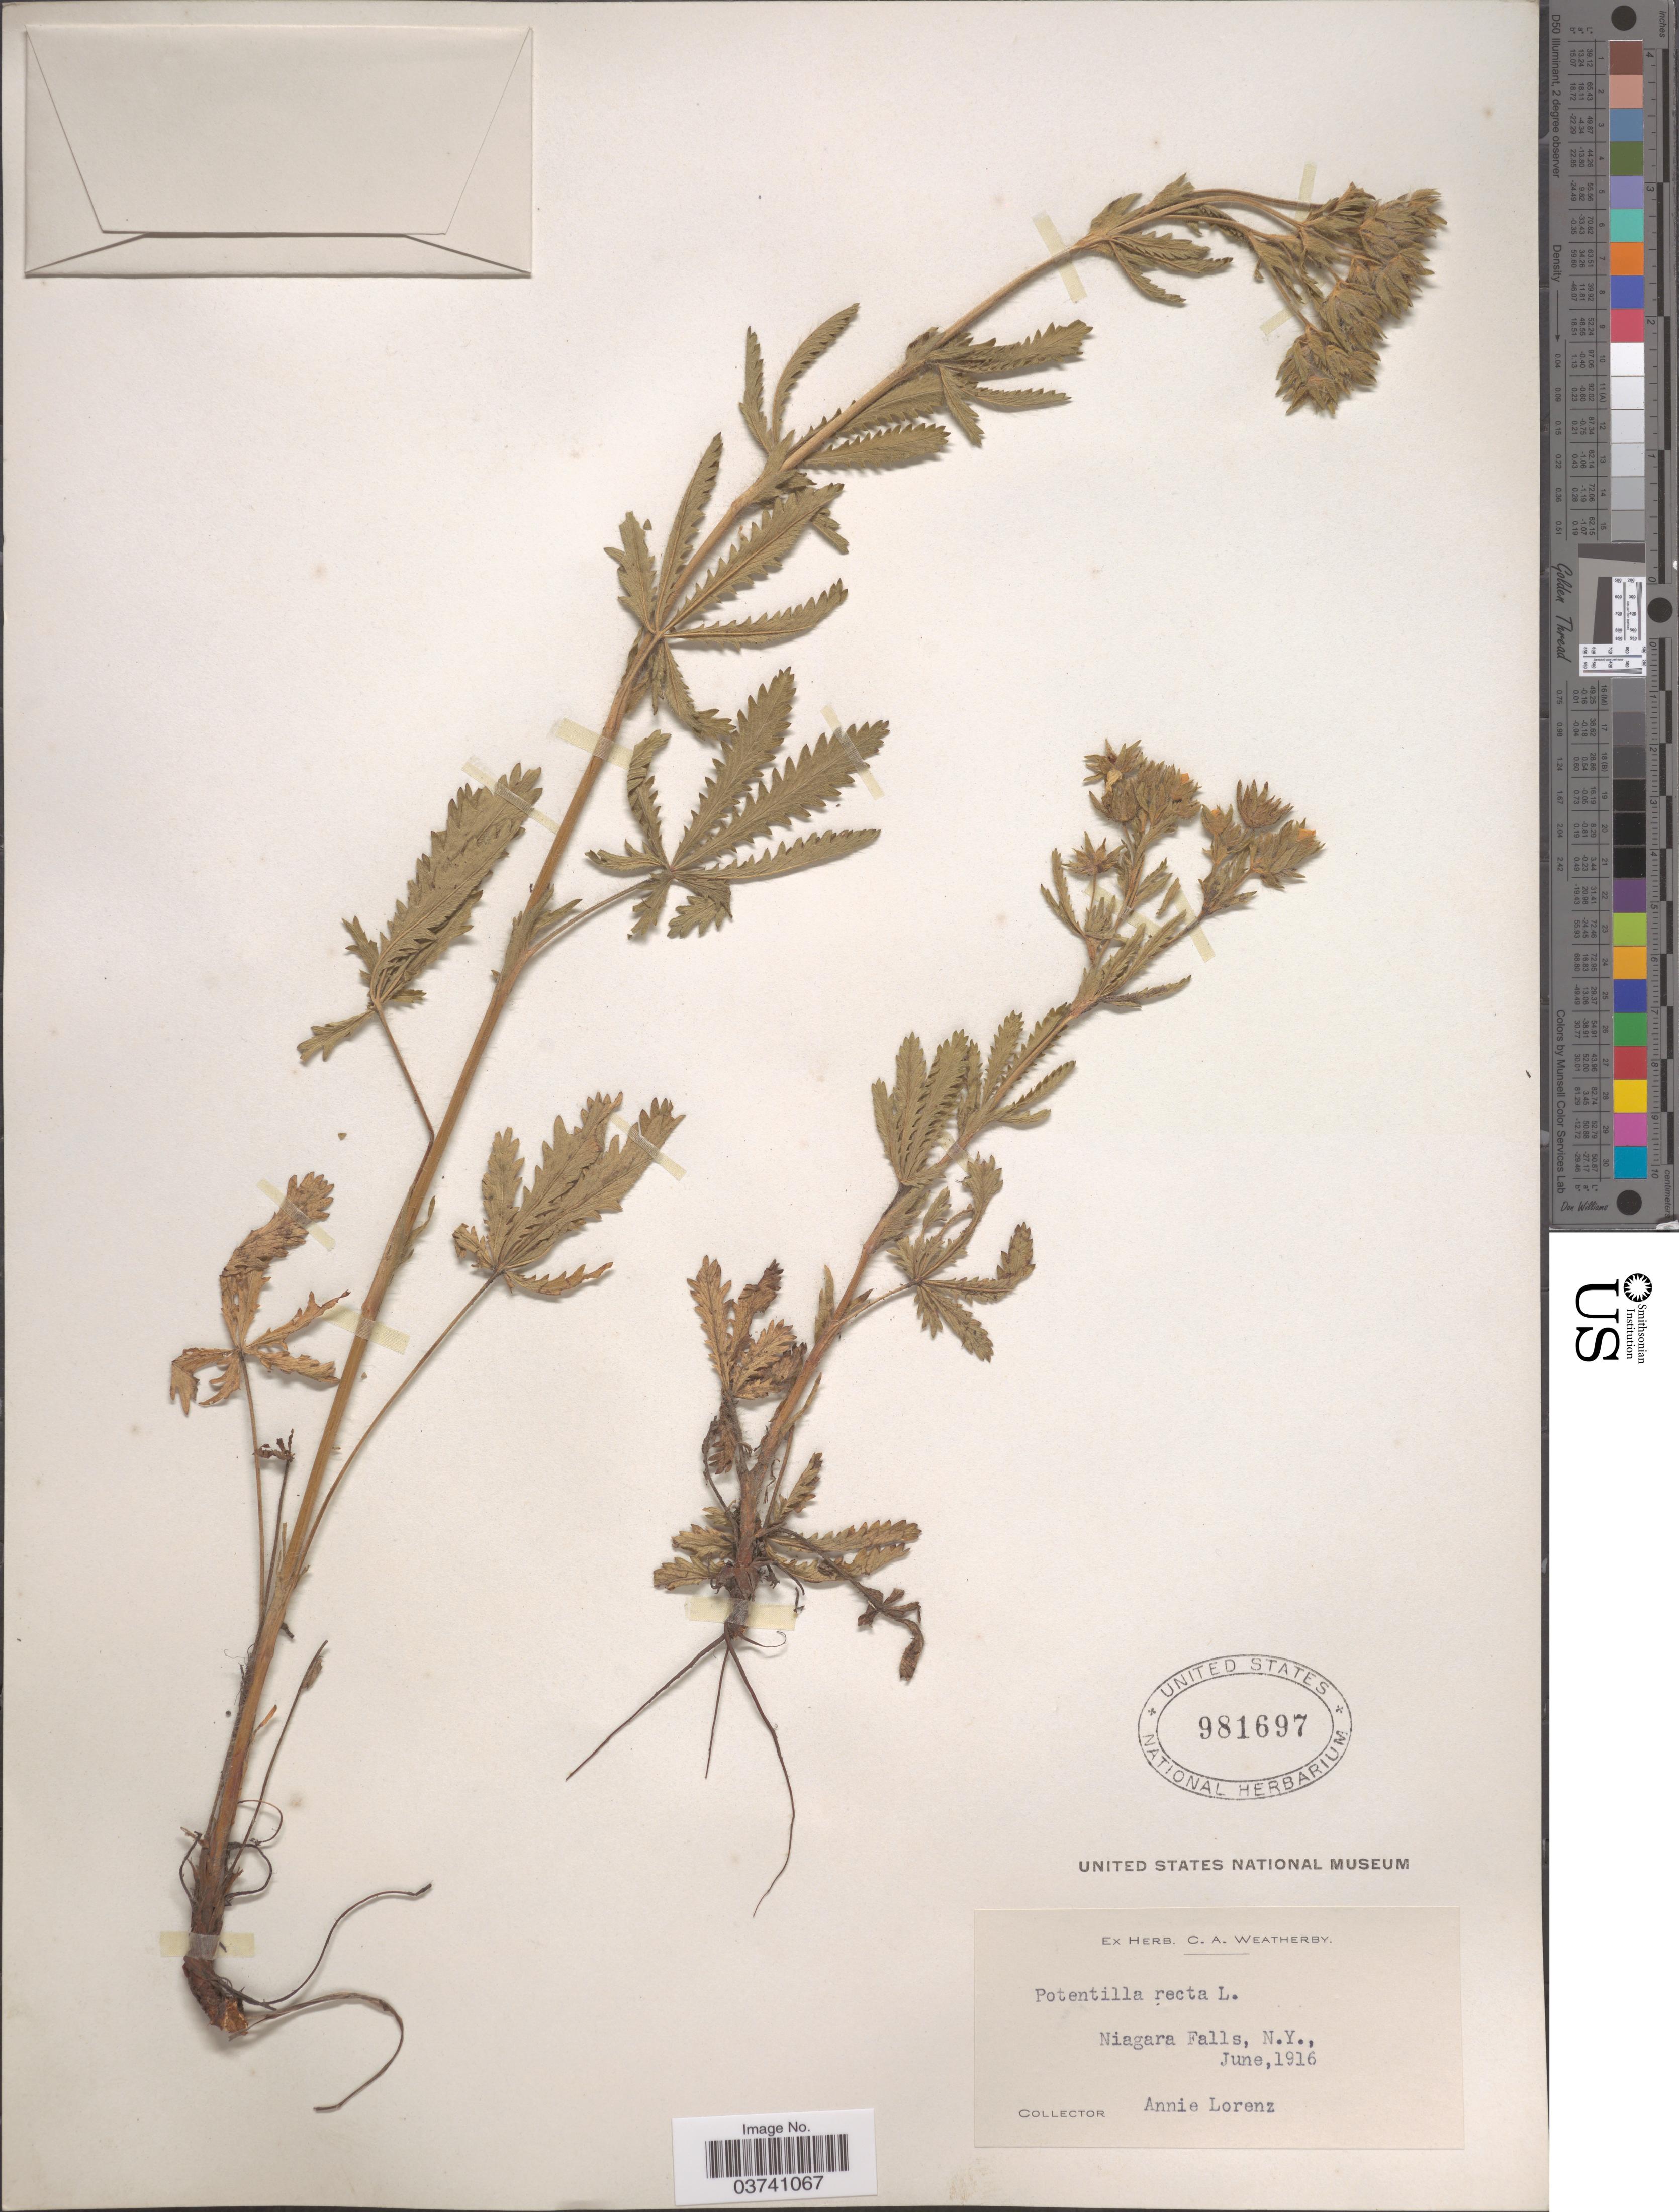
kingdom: Plantae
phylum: Tracheophyta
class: Magnoliopsida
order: Rosales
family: Rosaceae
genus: Potentilla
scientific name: Potentilla recta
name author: L.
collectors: A. Lorenz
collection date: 1916-06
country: United States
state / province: New York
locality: Niagara Falls.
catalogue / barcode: US 981697